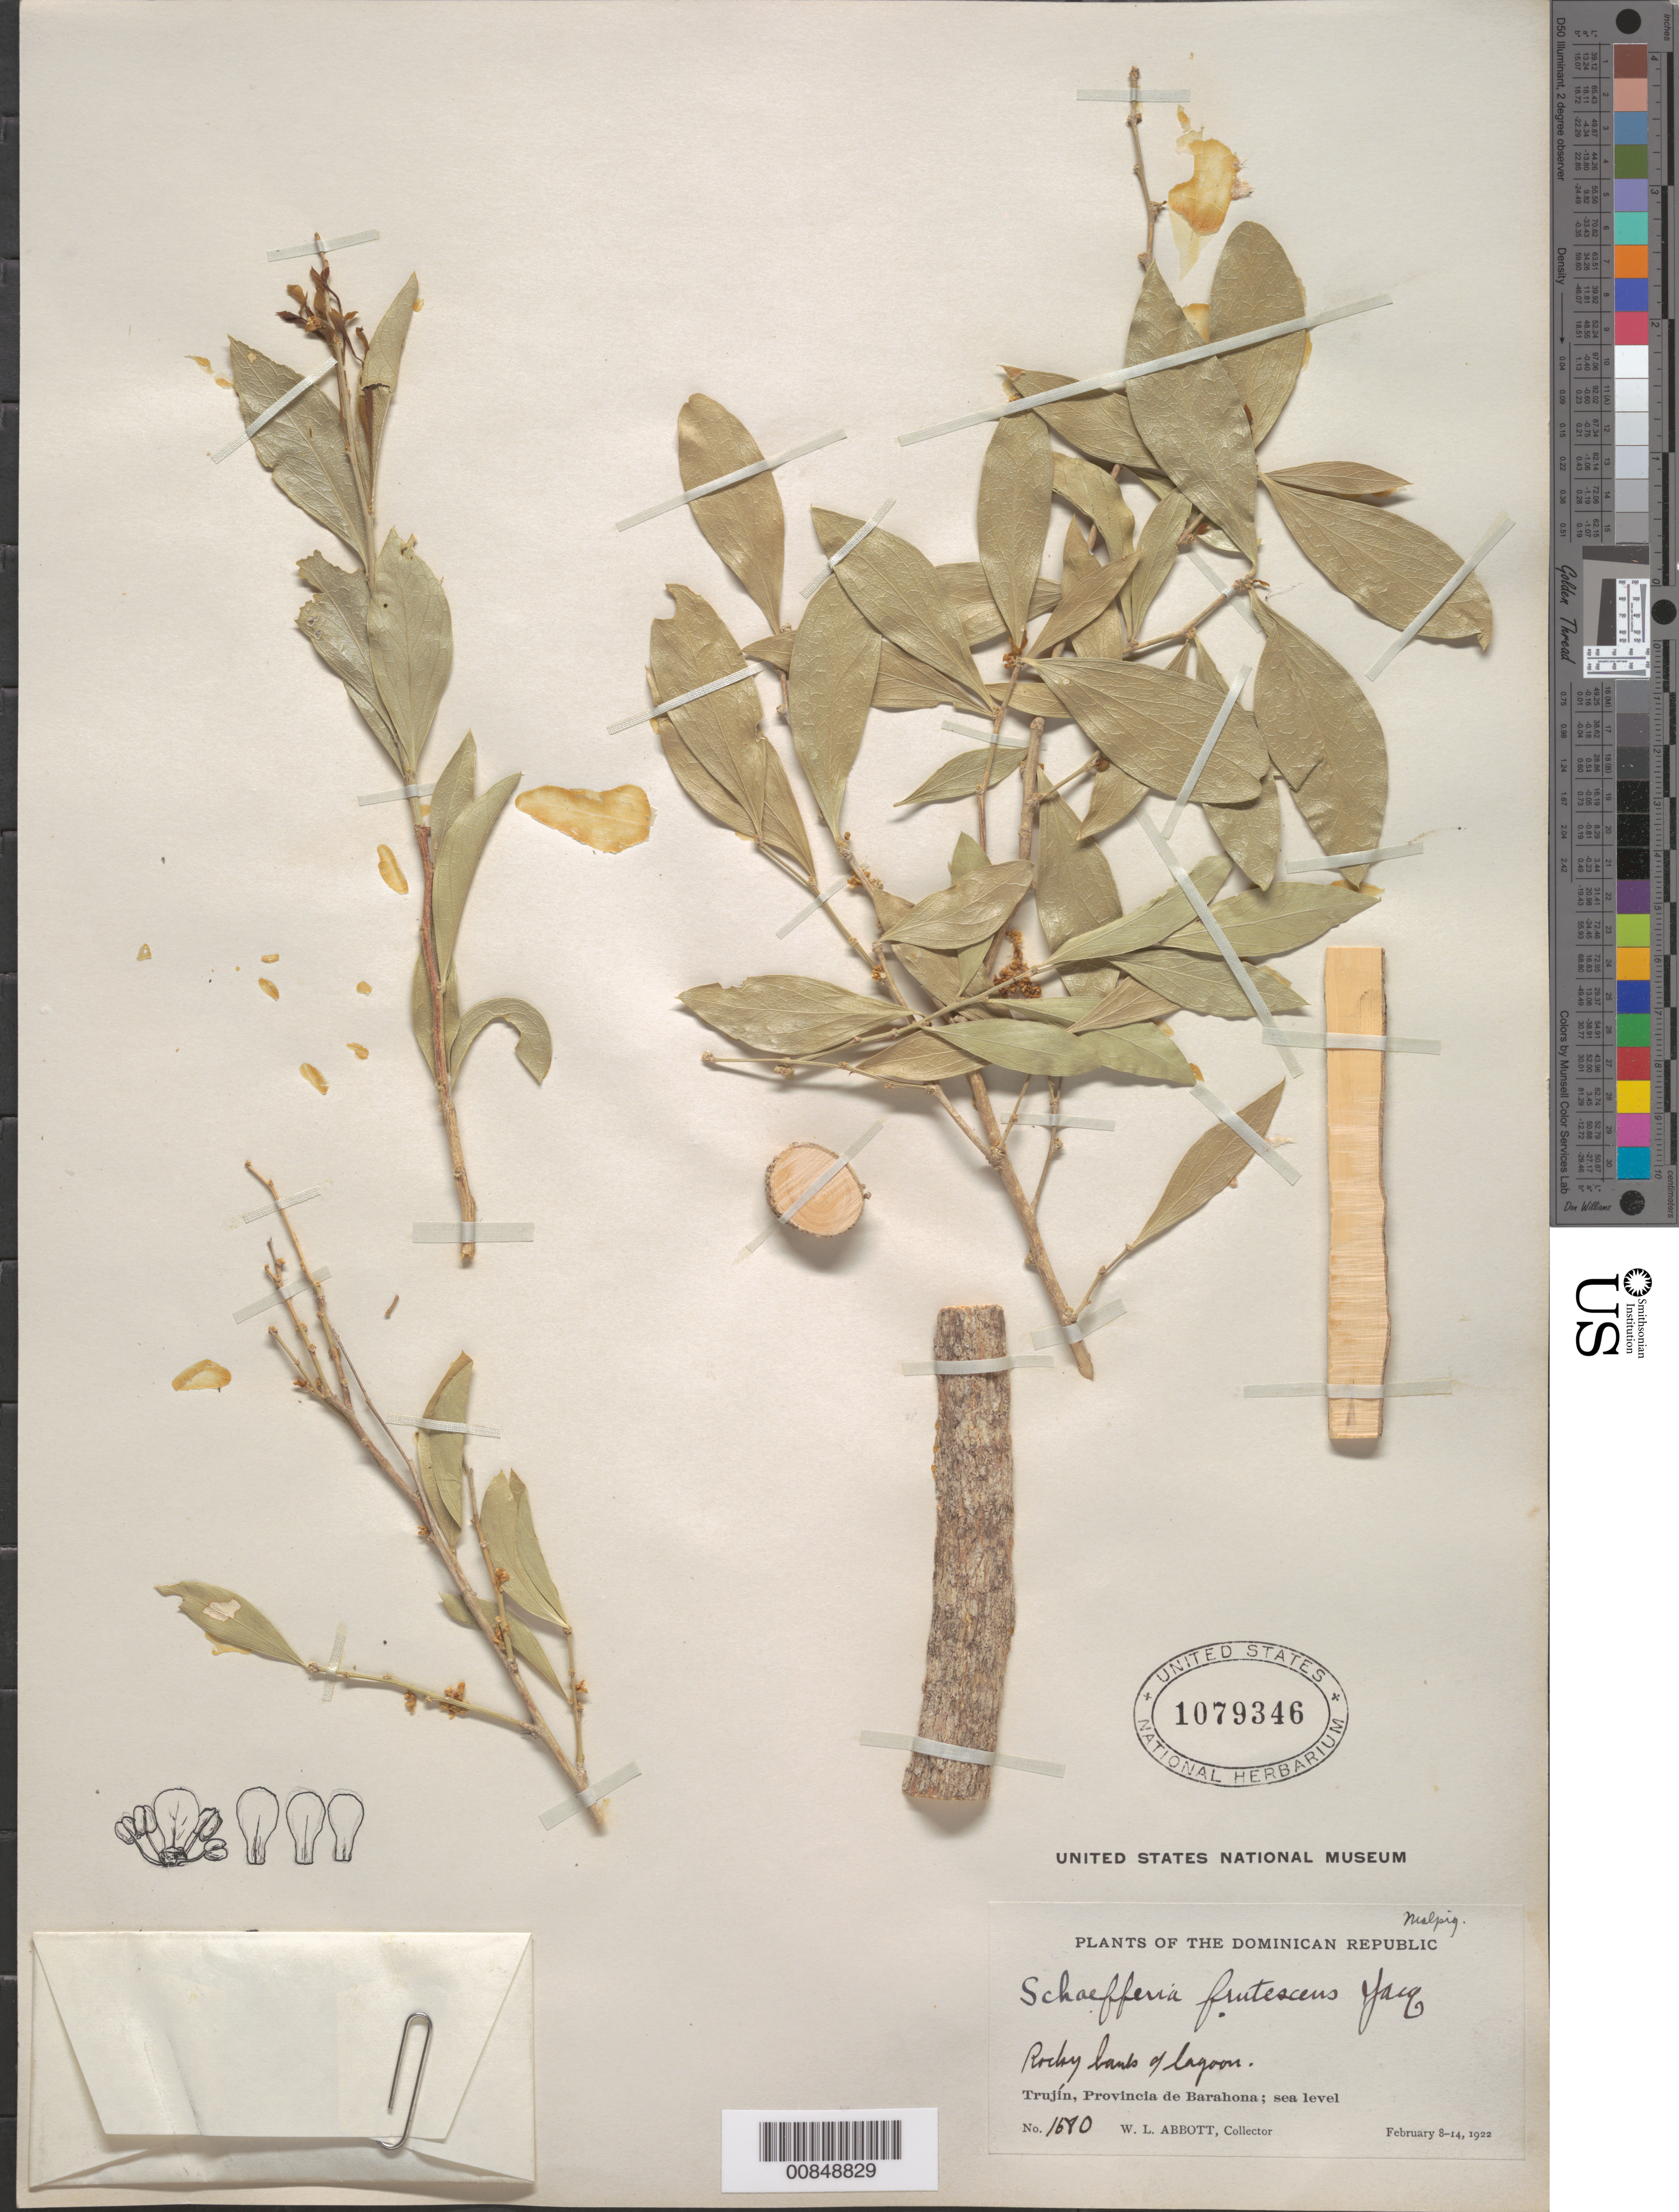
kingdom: Plantae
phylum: Tracheophyta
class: Magnoliopsida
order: Celastrales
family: Celastraceae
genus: Schaefferia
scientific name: Schaefferia frutescens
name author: Jacq.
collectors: W. L. Abbott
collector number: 1680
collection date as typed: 08 Feb 1922 to 14 Feb 1922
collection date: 1922-02-08/1922-02-14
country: Dominican Republic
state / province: Barahona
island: Hispaniola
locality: Trujín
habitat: Rocky banks of lagoon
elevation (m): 0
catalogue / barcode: US 1079346